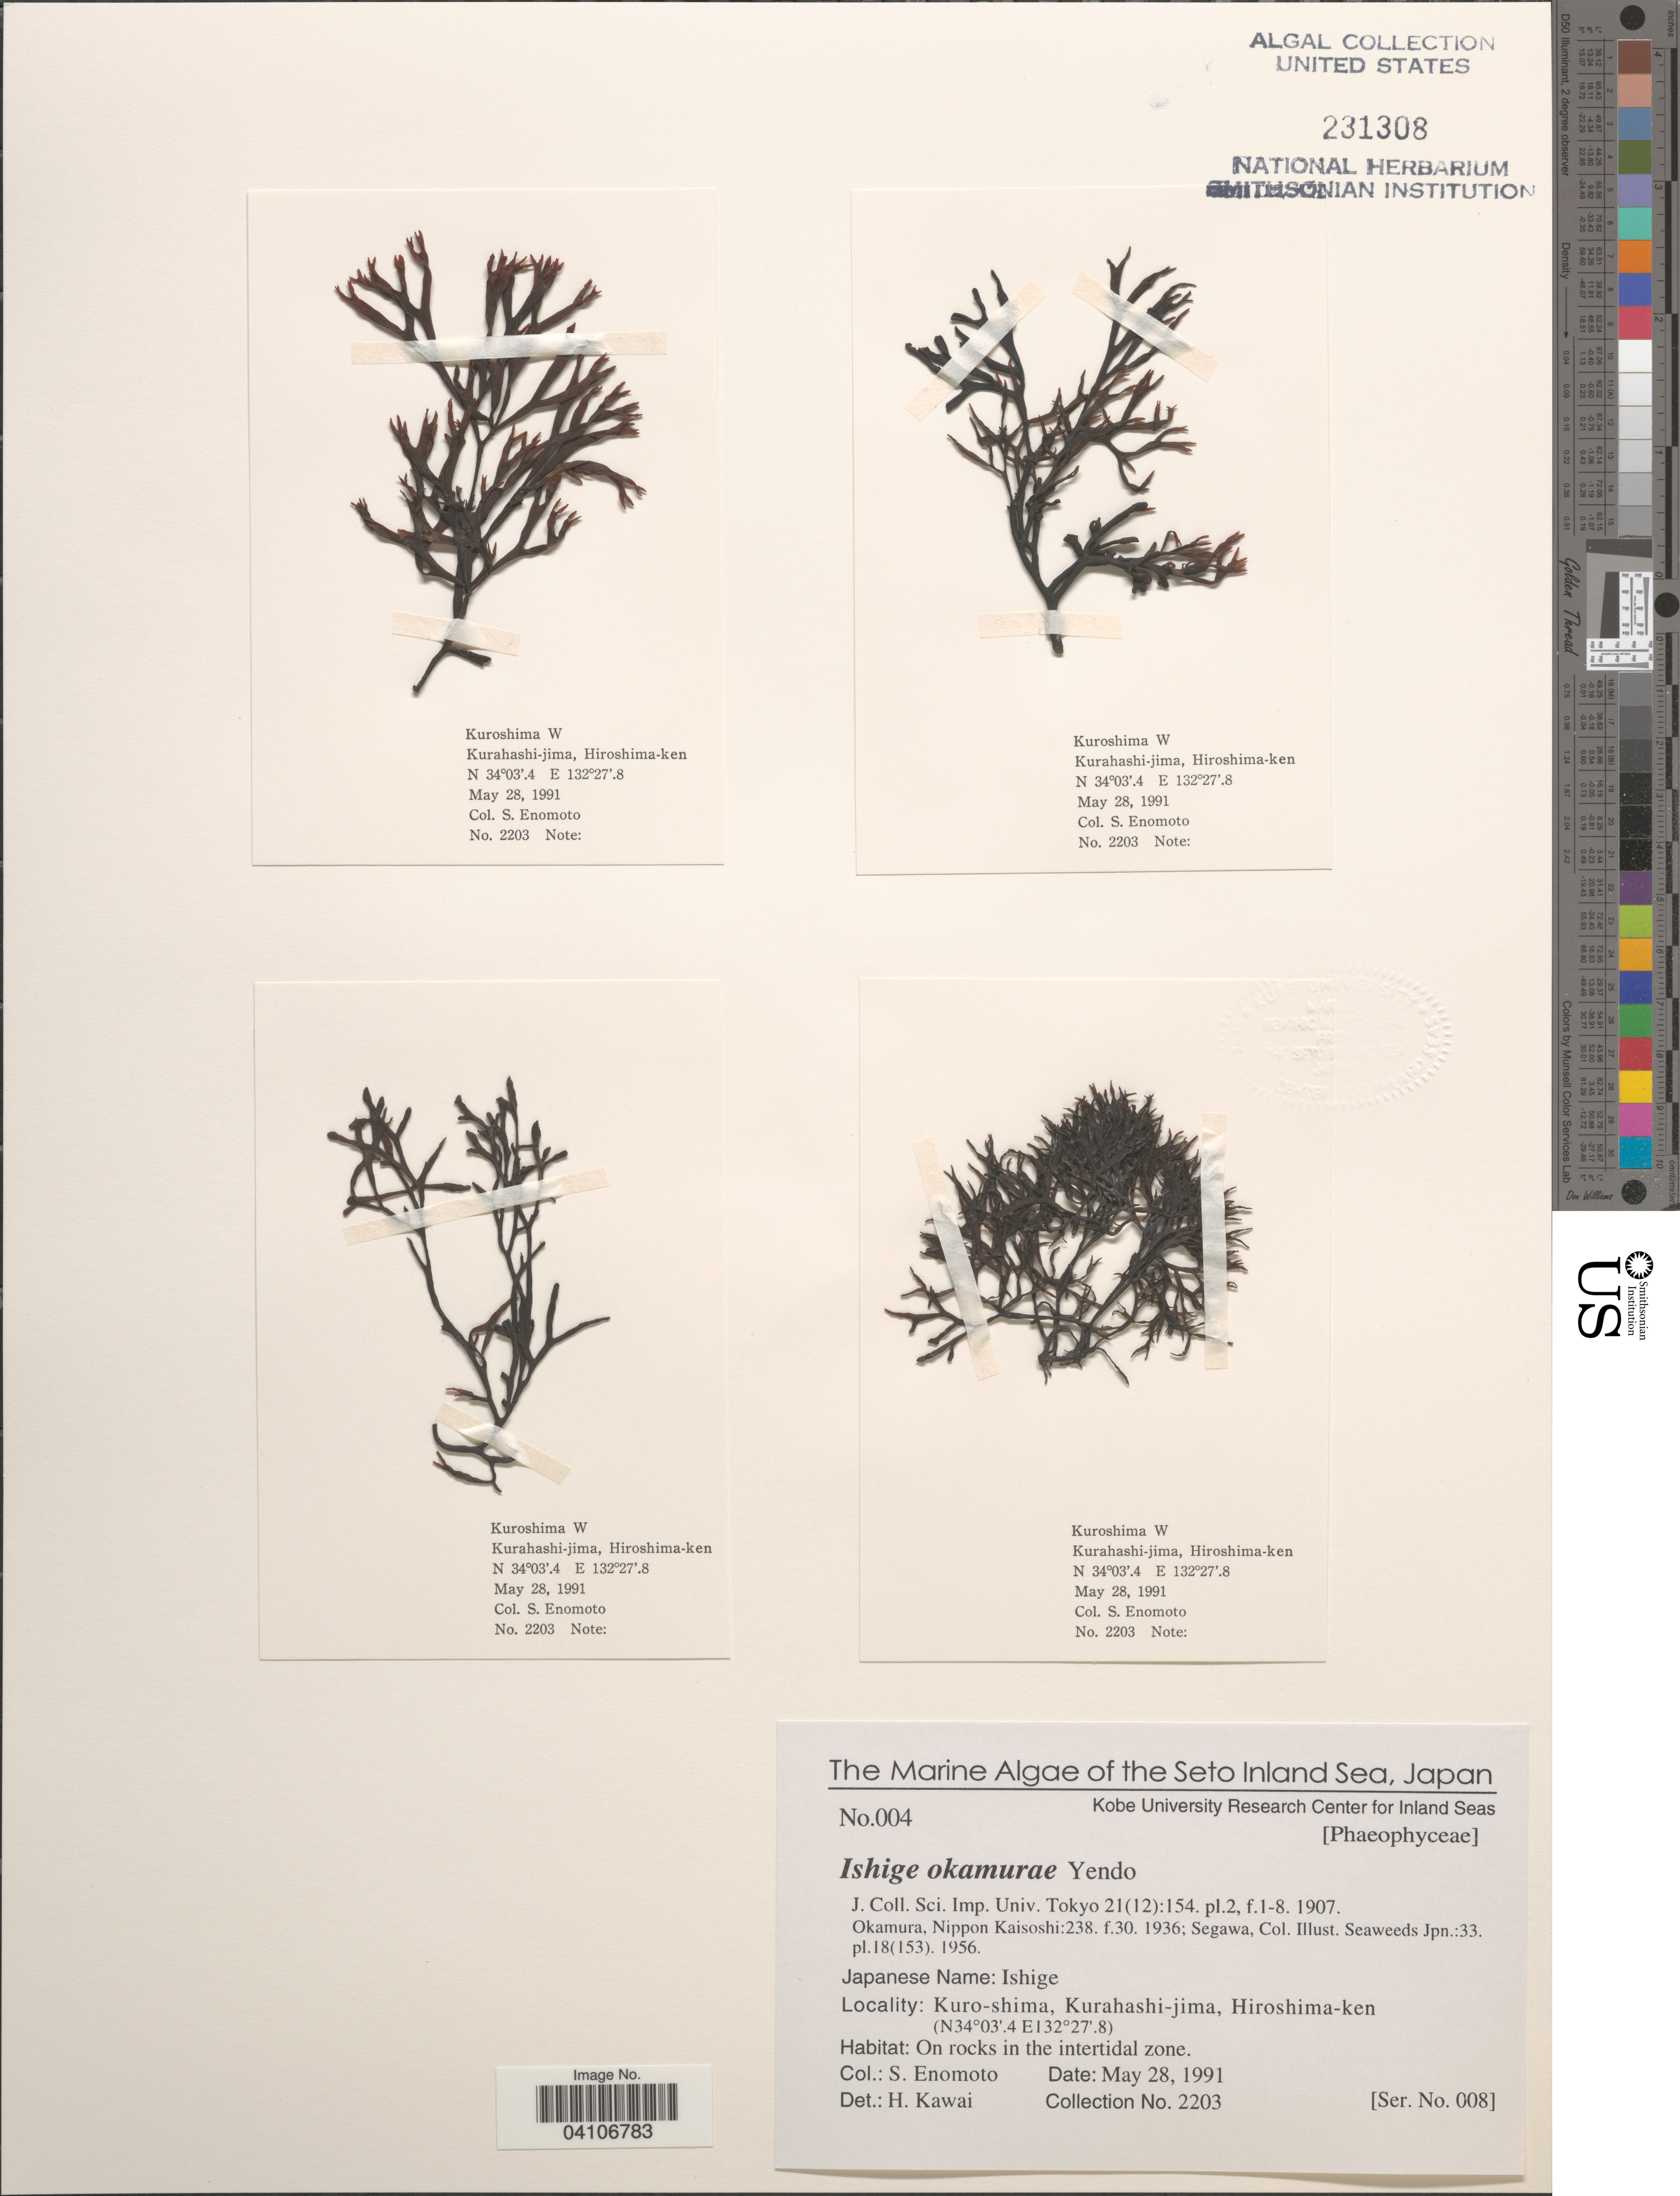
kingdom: Chromista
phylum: Ochrophyta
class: Phaeophyceae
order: Ishigeales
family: Ishigeaceae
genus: Ishige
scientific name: Ishige okamurae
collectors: S. Enomoto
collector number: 2203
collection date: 1991-05-28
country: Japan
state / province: Hirosima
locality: The Seto Inland Sea. Kuro-shima, Kurahashi-jima, Hiroshima-ken. On rocks in the intertidal zone.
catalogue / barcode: US 231308